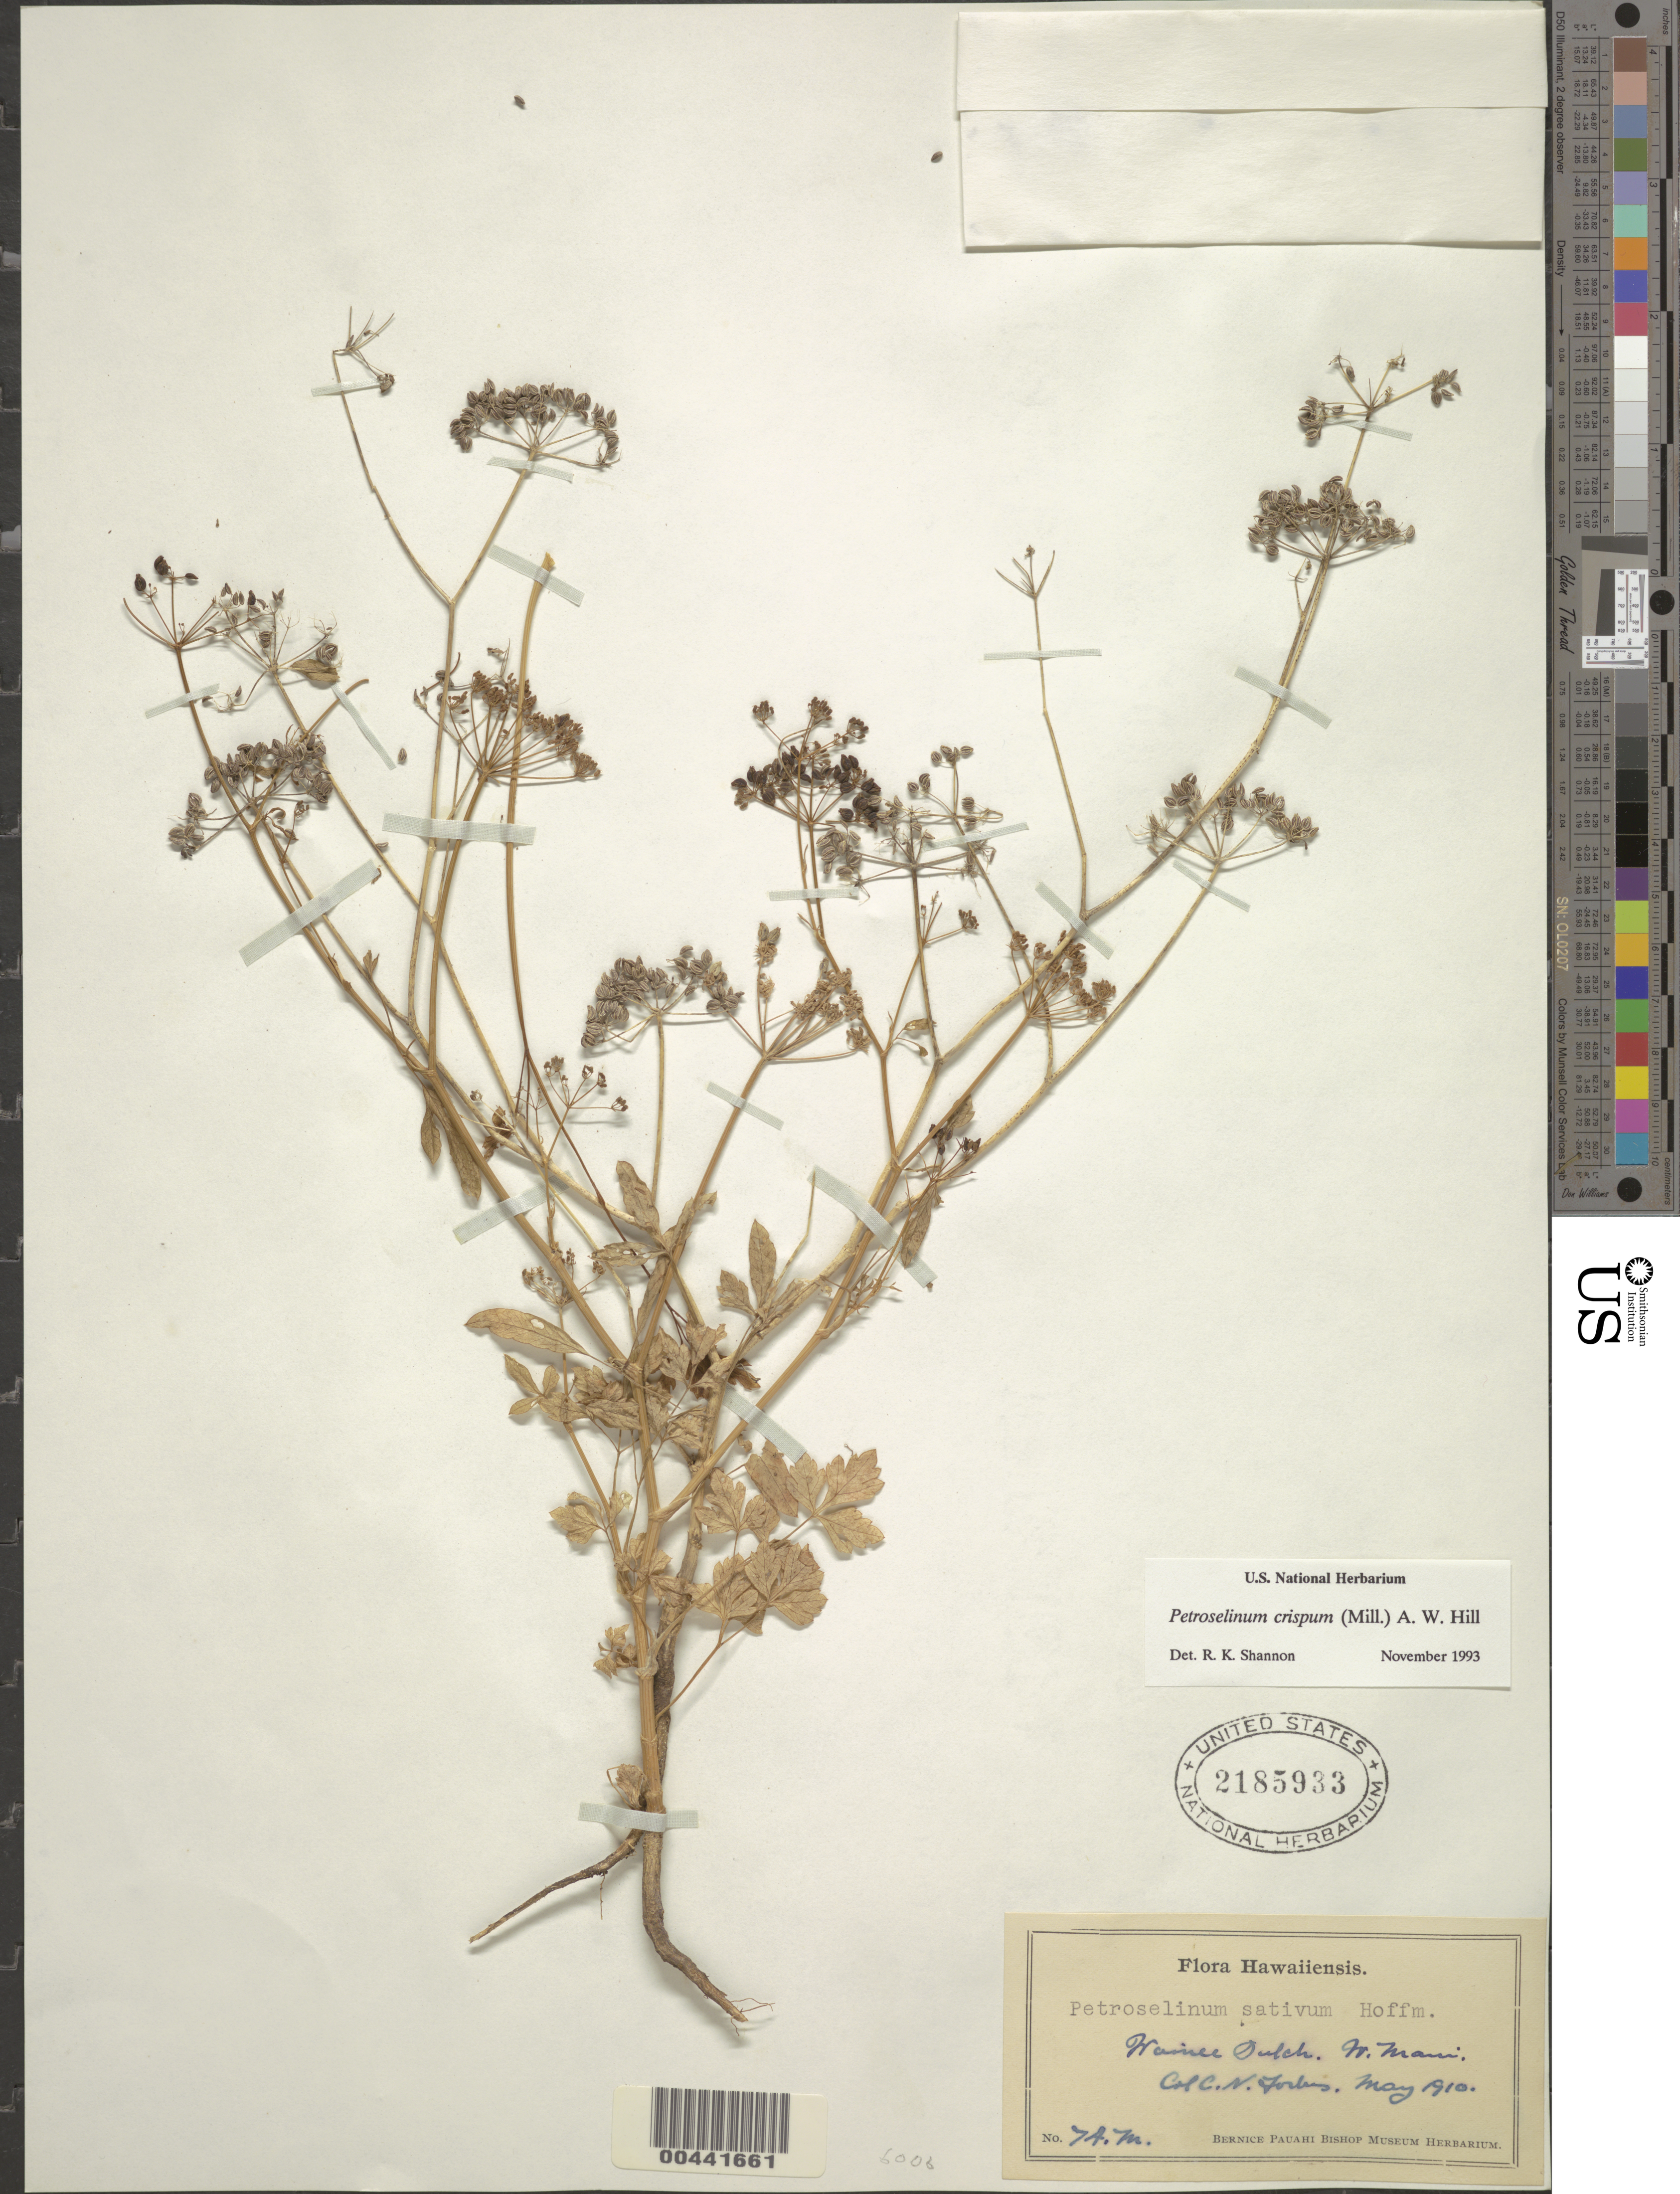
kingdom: Plantae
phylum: Tracheophyta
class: Magnoliopsida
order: Apiales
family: Apiaceae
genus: Petroselinum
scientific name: Petroselinum crispum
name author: (Mill.) Fuss.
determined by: Shannon, R. K., (UNITED STATES)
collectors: C. N. Forbes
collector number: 74.M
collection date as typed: May 1910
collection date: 1910-05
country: United States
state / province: Hawaii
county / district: Maui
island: Maui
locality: Waimea Gulch, W Maui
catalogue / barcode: US 2185933